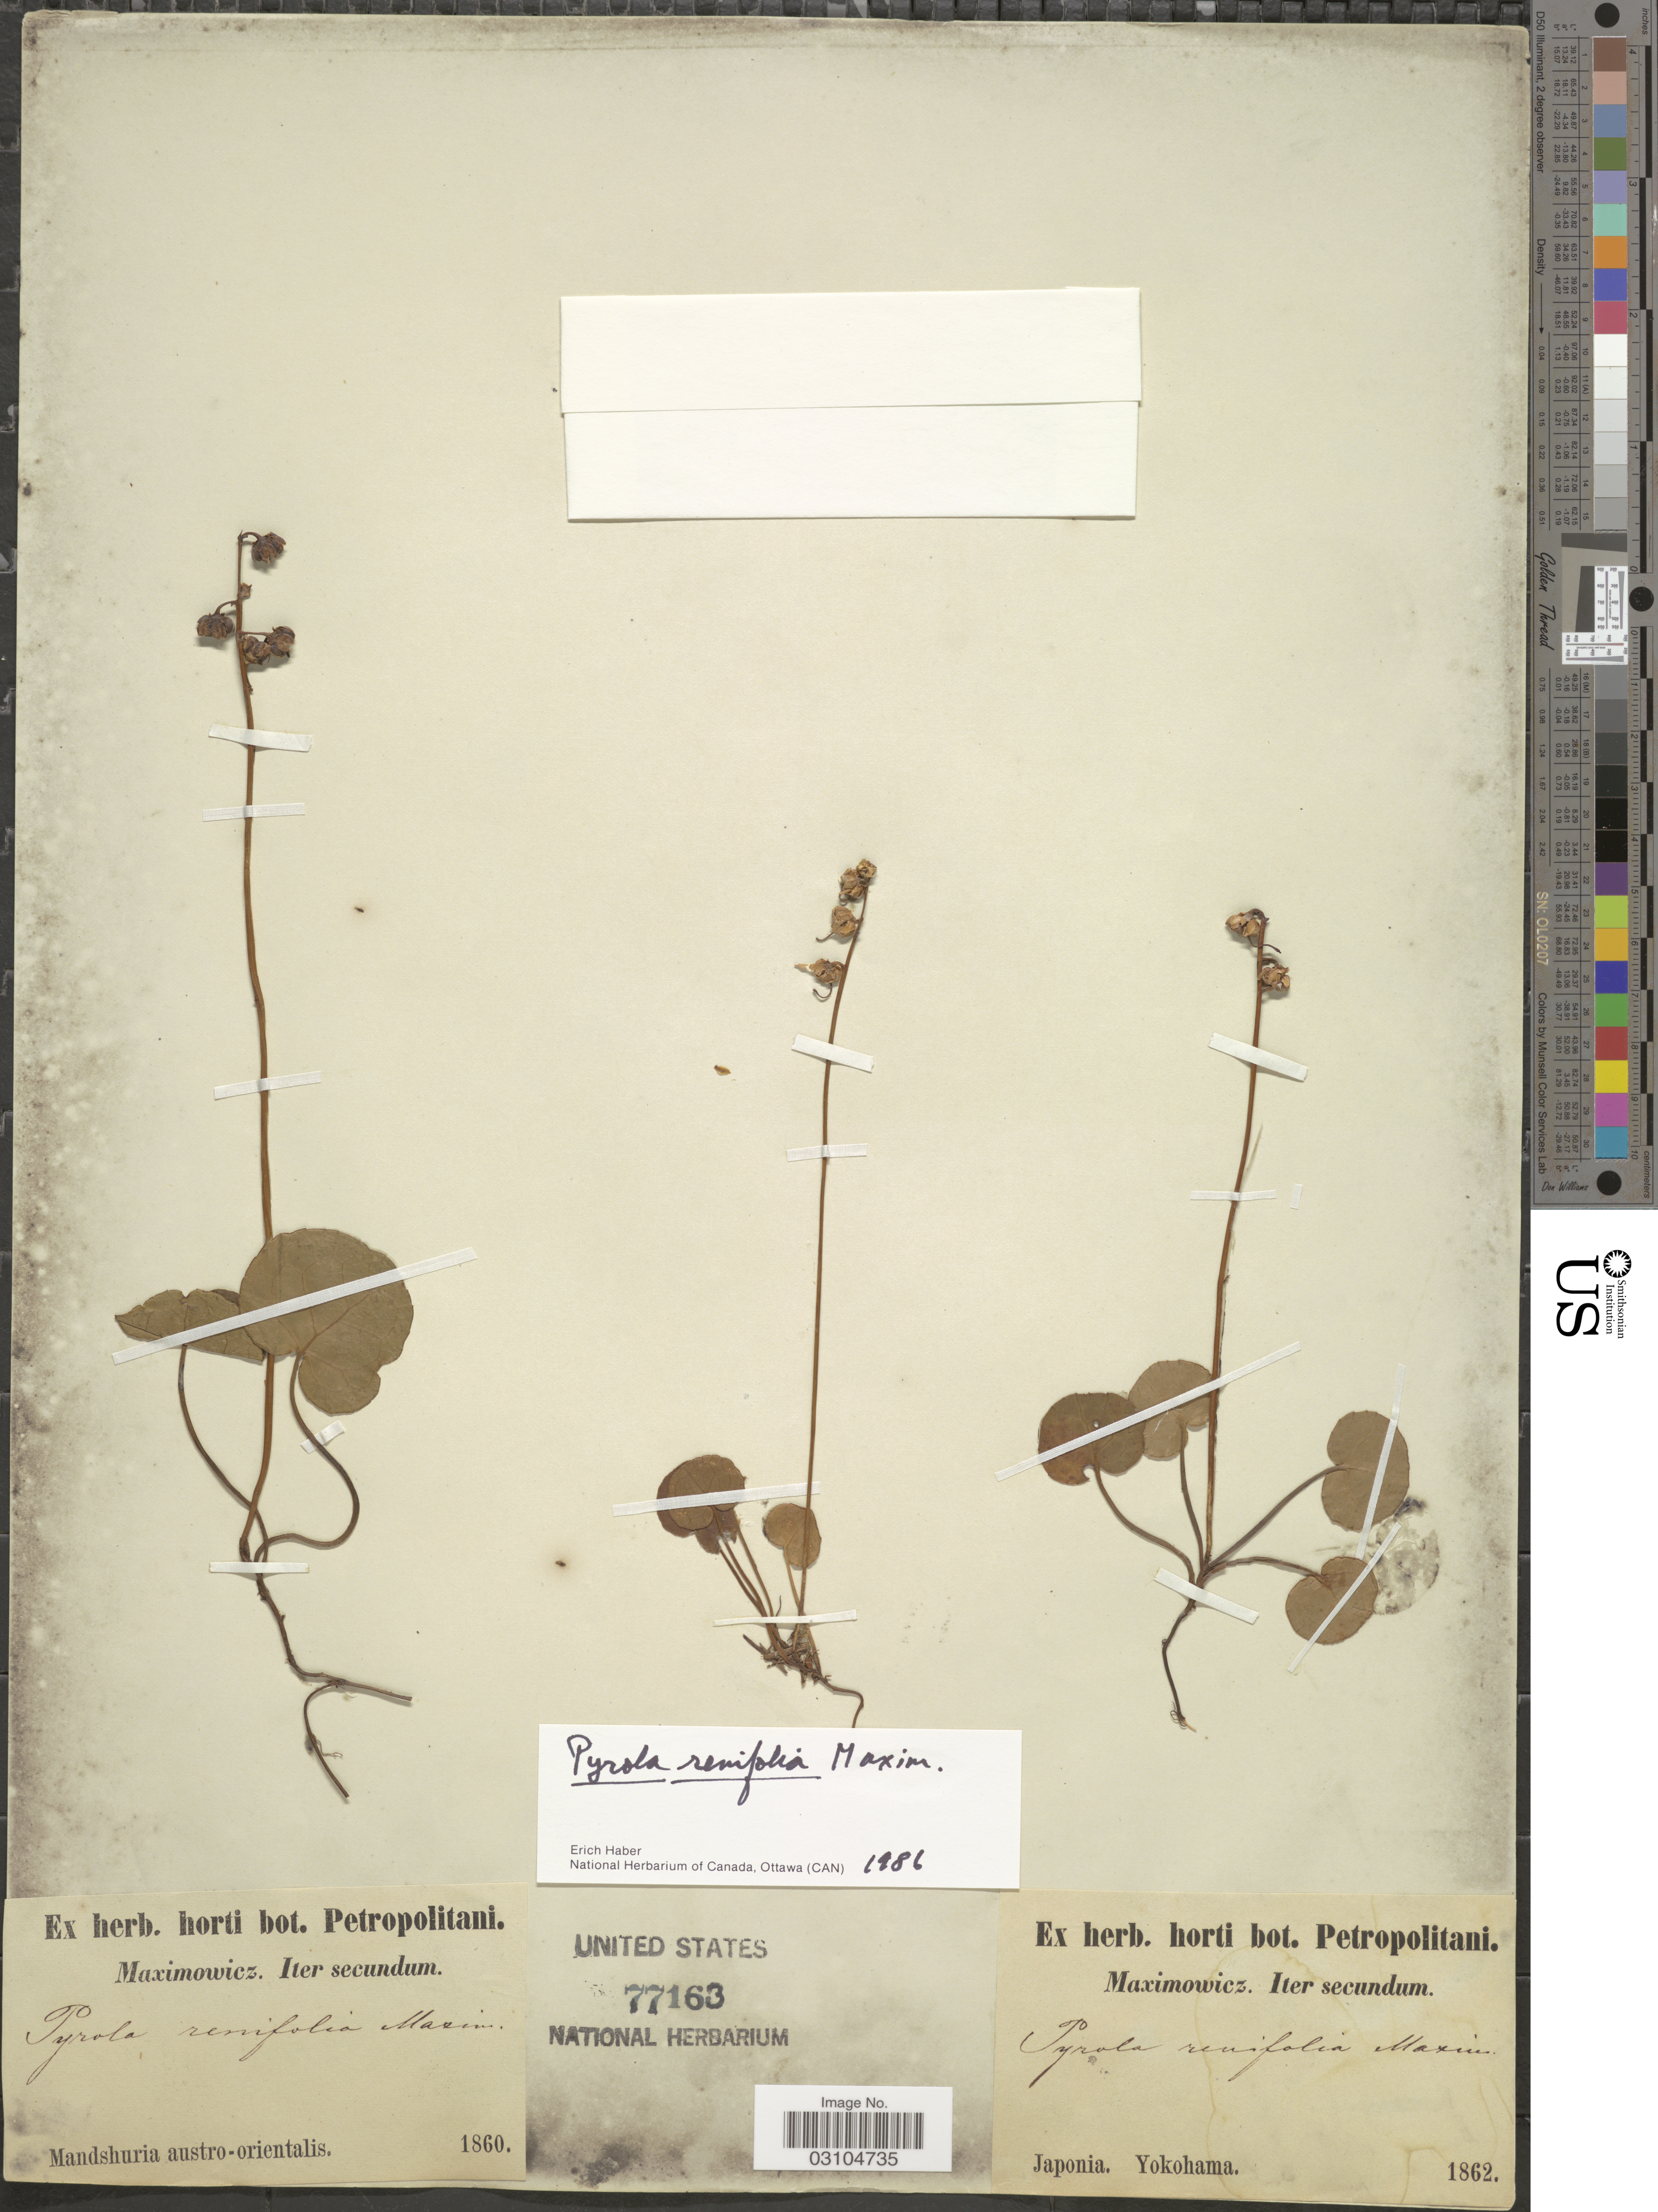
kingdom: Plantae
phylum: Tracheophyta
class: Magnoliopsida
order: Ericales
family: Ericaceae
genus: Pyrola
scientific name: Pyrola renifolia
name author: Maxim.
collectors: -. Maximowicz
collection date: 1862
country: Japan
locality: Yokohama.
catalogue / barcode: US 77163-2